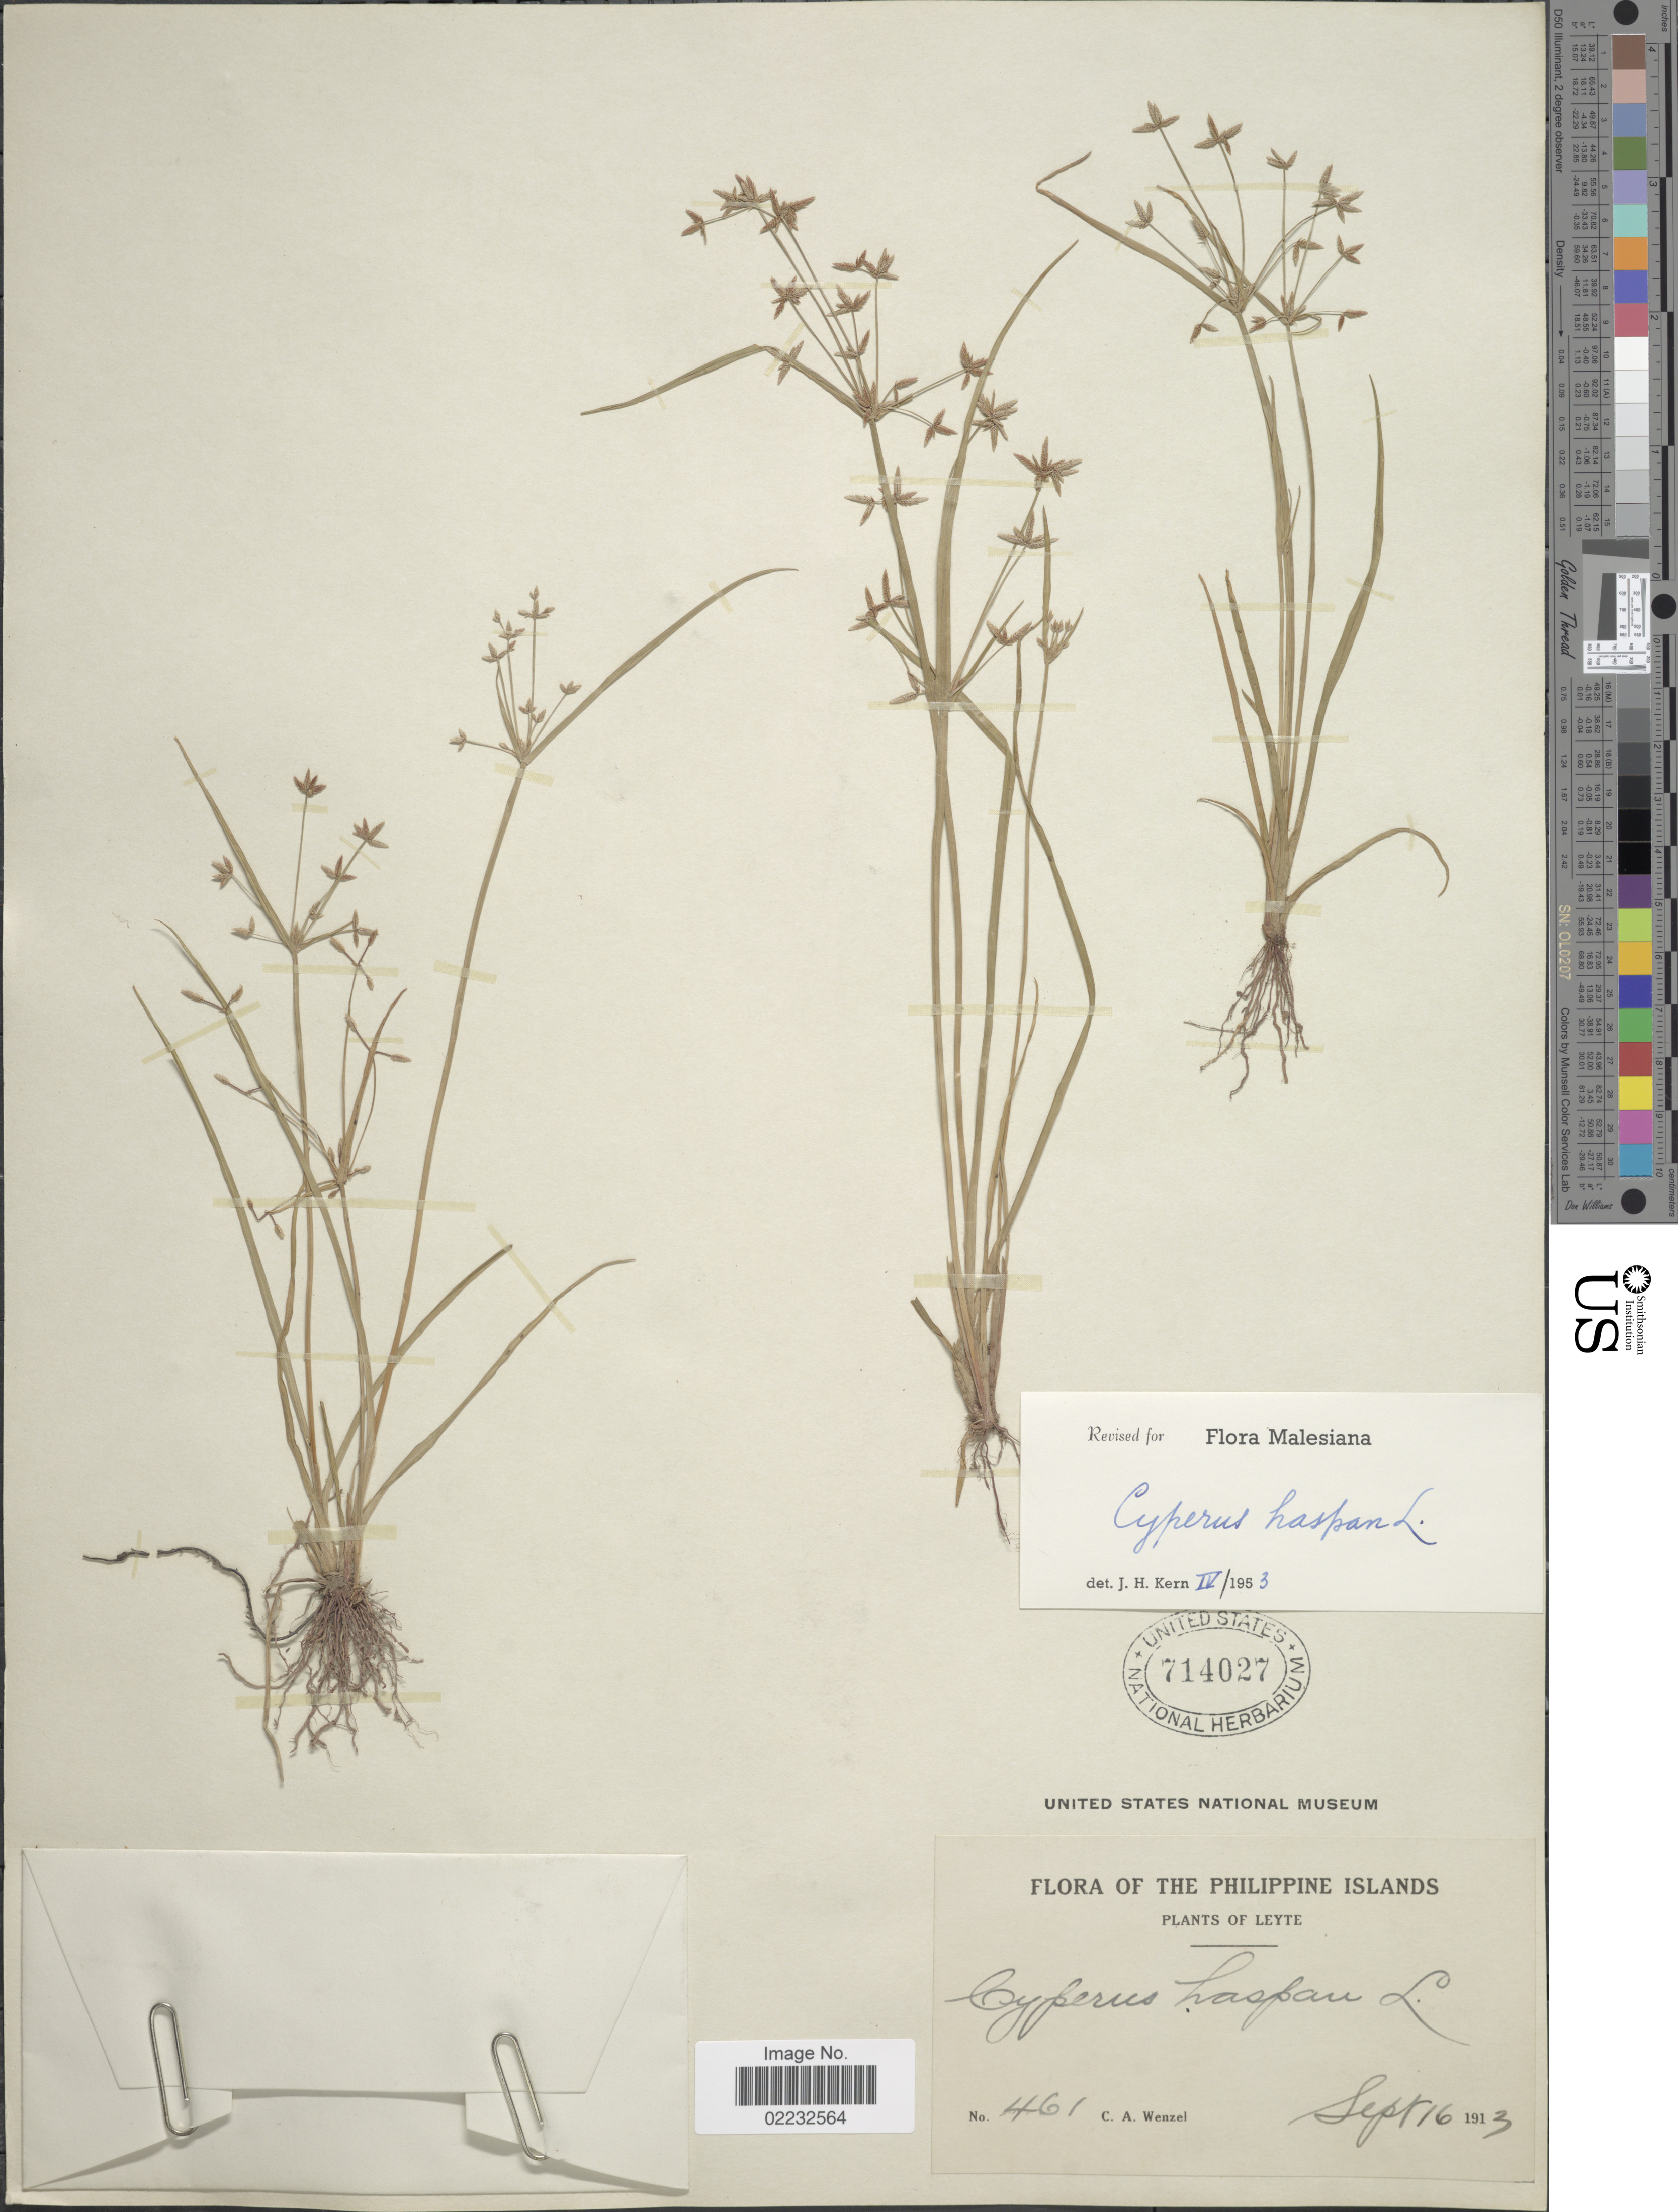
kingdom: Plantae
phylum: Tracheophyta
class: Liliopsida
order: Poales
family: Cyperaceae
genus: Cyperus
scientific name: Cyperus haspan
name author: L.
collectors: C. Wenzel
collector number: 461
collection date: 1913-09-16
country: Philippines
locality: Leyte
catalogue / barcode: US 714027